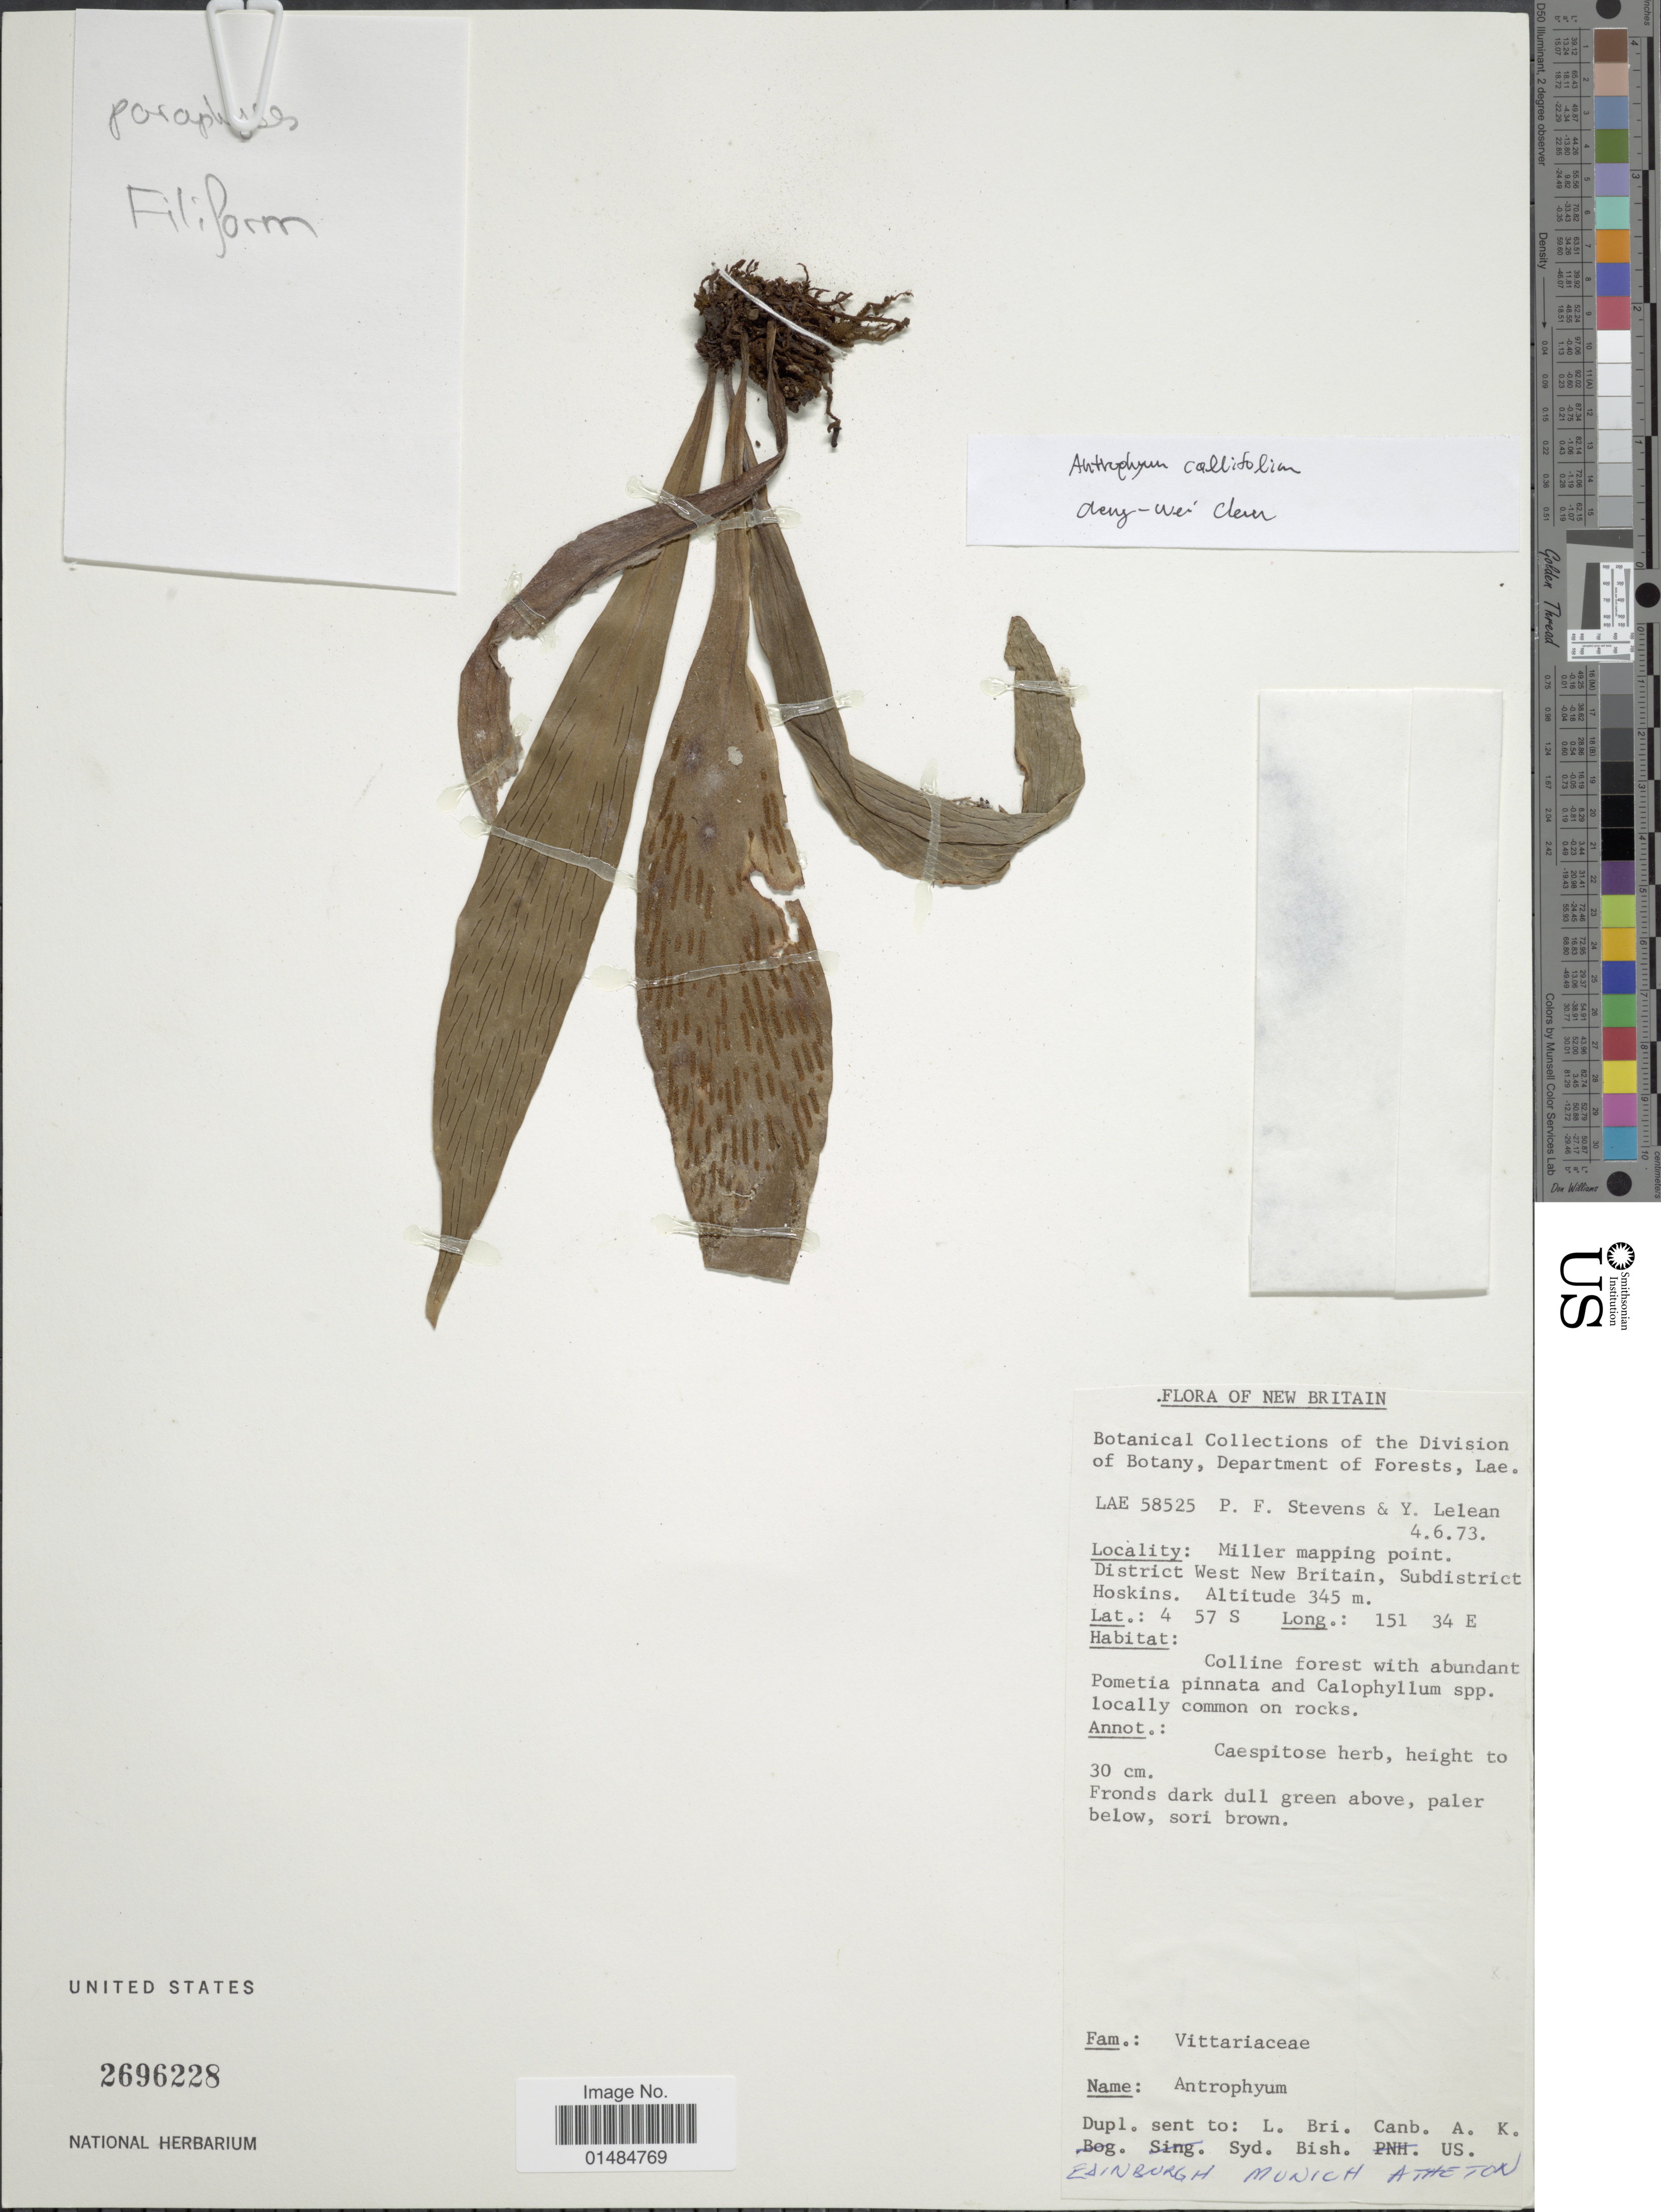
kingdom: Plantae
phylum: Tracheophyta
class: Polypodiopsida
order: Polypodiales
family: Pteridaceae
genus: Antrophyum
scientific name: Antrophyum callifolium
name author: Blume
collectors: P. F. Stevens & Y. Lelean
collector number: LAE 58525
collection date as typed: Transcribed d/m/y: 4/6/73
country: Papua New Guinea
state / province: West New Britain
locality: Miller mapping point. District West New Britain, Subdistrict Hoskins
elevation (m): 345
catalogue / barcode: US 2696228